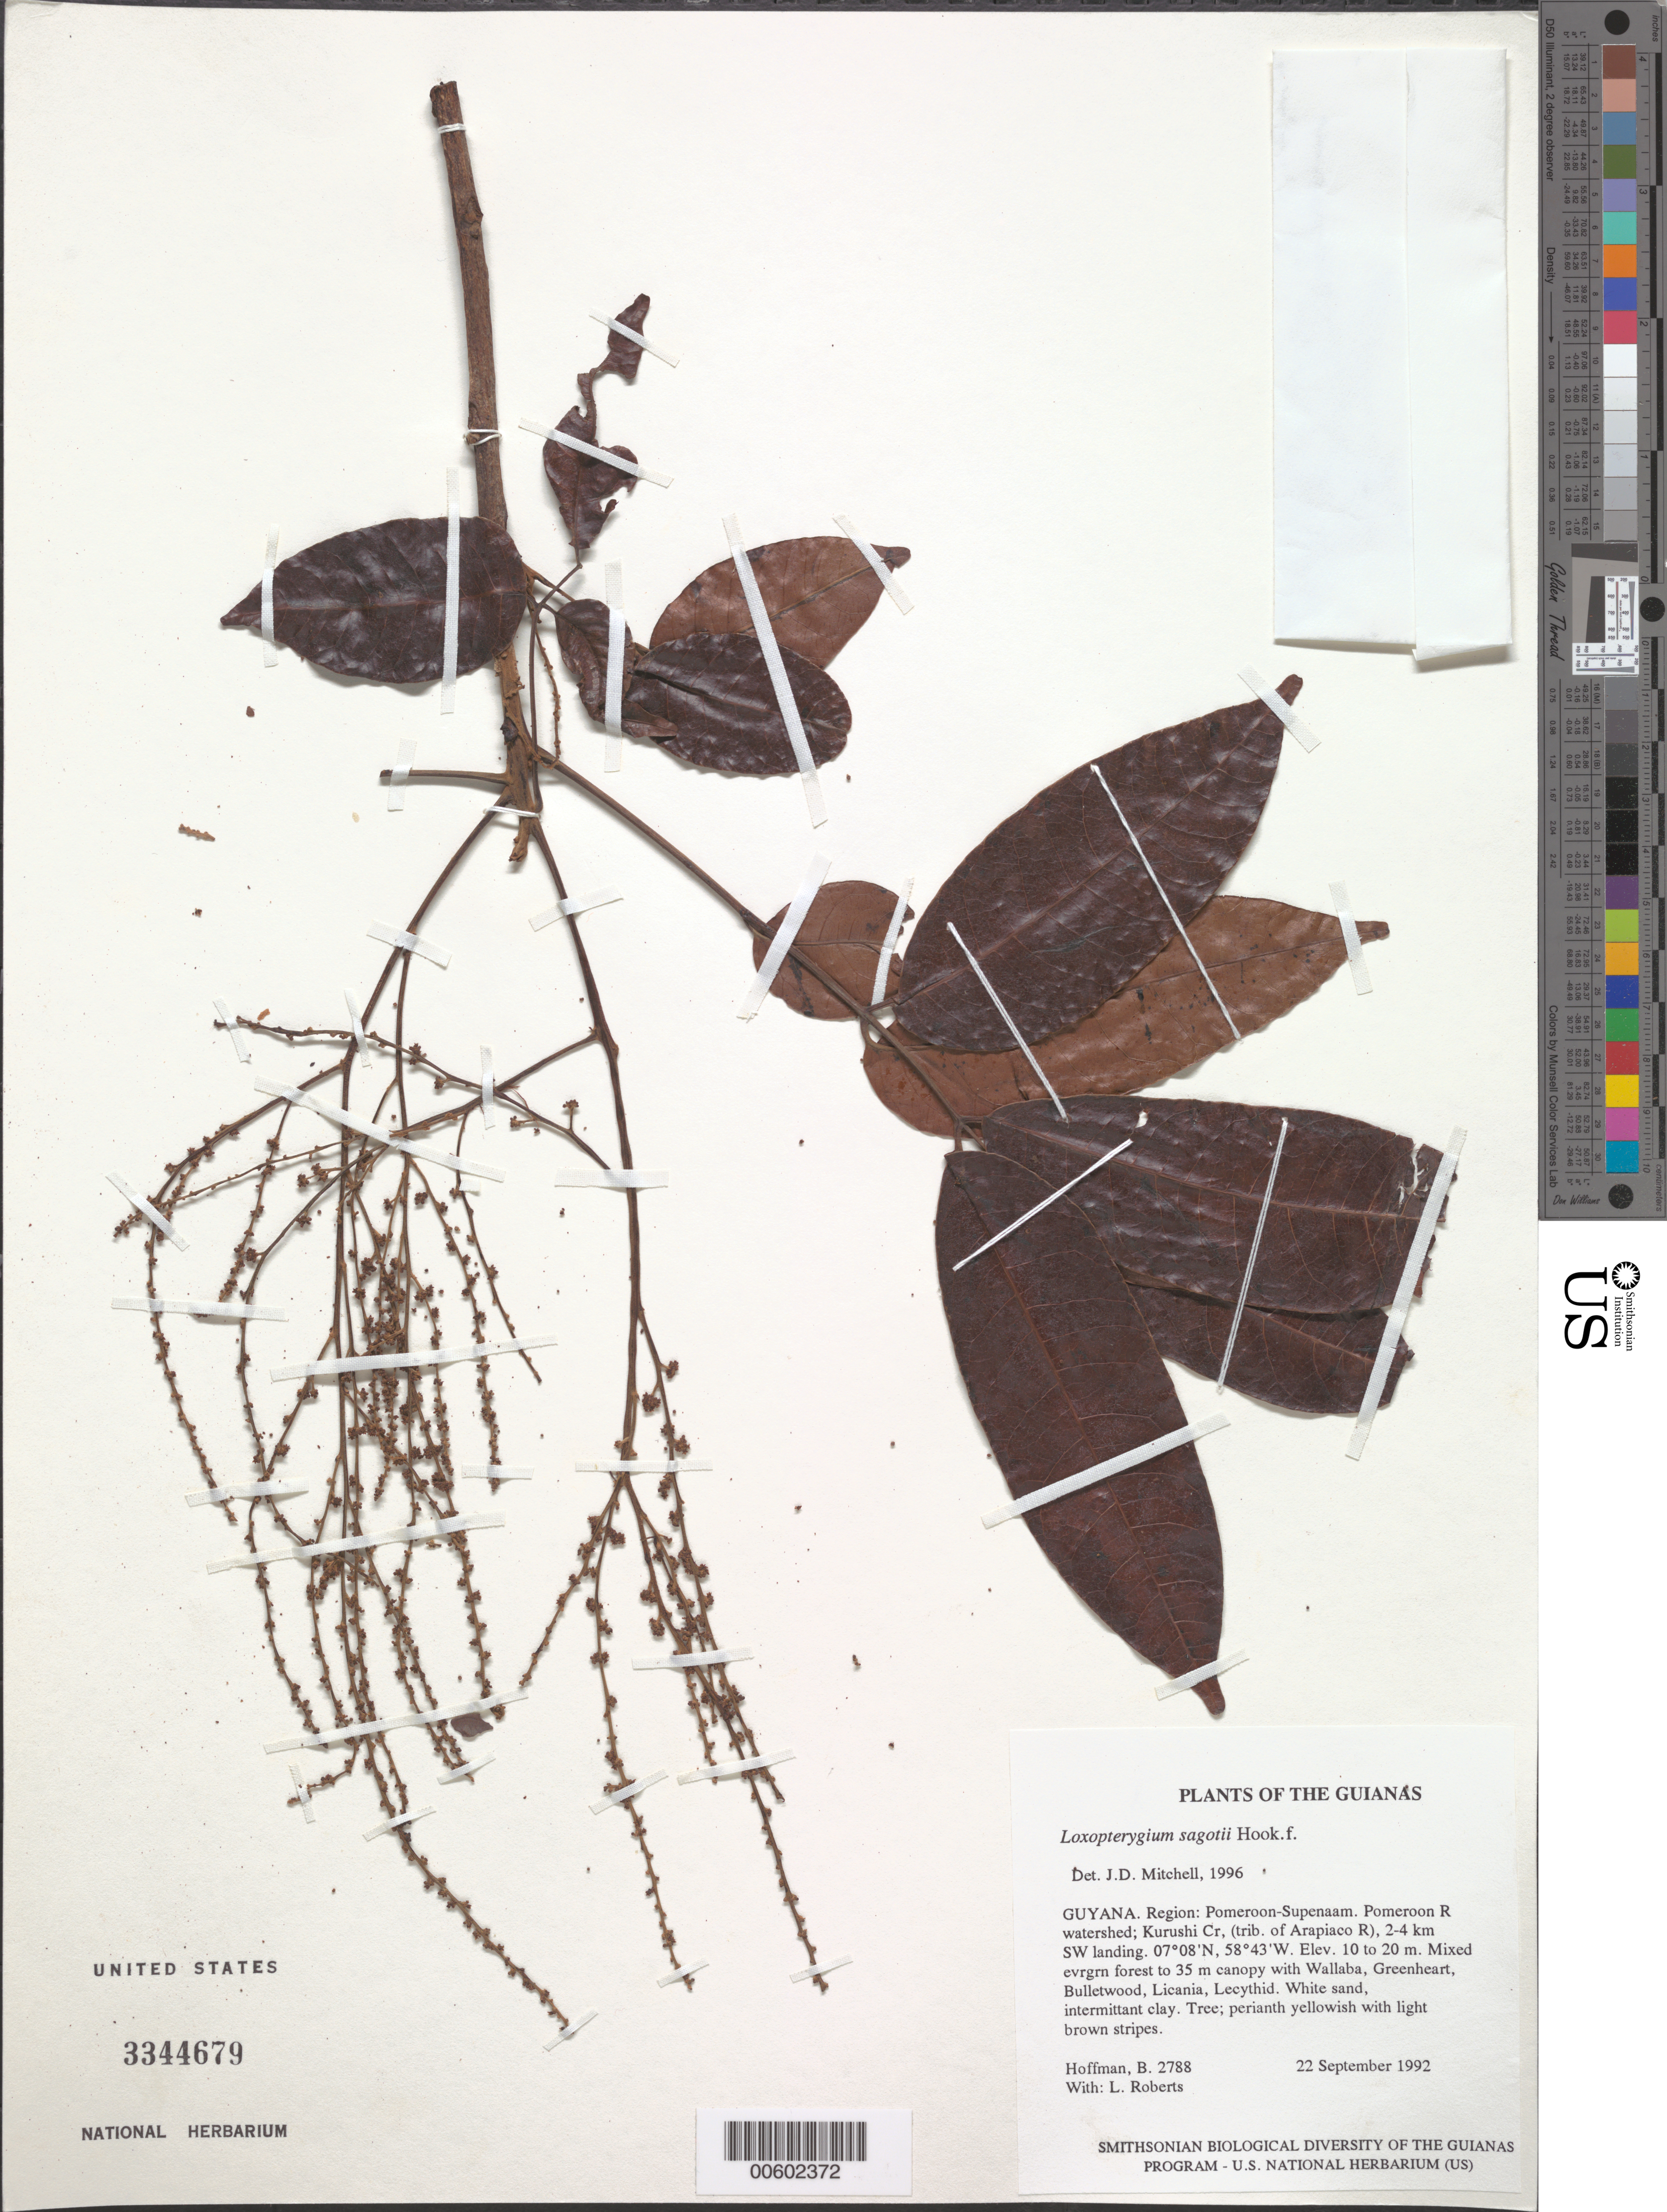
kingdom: Plantae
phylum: Tracheophyta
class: Magnoliopsida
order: Sapindales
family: Anacardiaceae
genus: Loxopterygium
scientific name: Loxopterygium sagotii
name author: Hook. f.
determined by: Mitchell, John D.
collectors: B. Hoffman & L. Roberts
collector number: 2788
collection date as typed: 22 September 1992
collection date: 1992-09-22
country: Guyana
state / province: Pomeroon-Supenaam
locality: Pomeroon River watershed; Kurushi Creek, (tributary of Arapiaco R), 2-4 km SW of landing along logging road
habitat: Mixed evrgrn forest to 35 m canopy with Wallaba, Greenheart, Bulletwood, Licania, Lecythid. White sand, intermittant clay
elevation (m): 10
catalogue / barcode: US 3344679